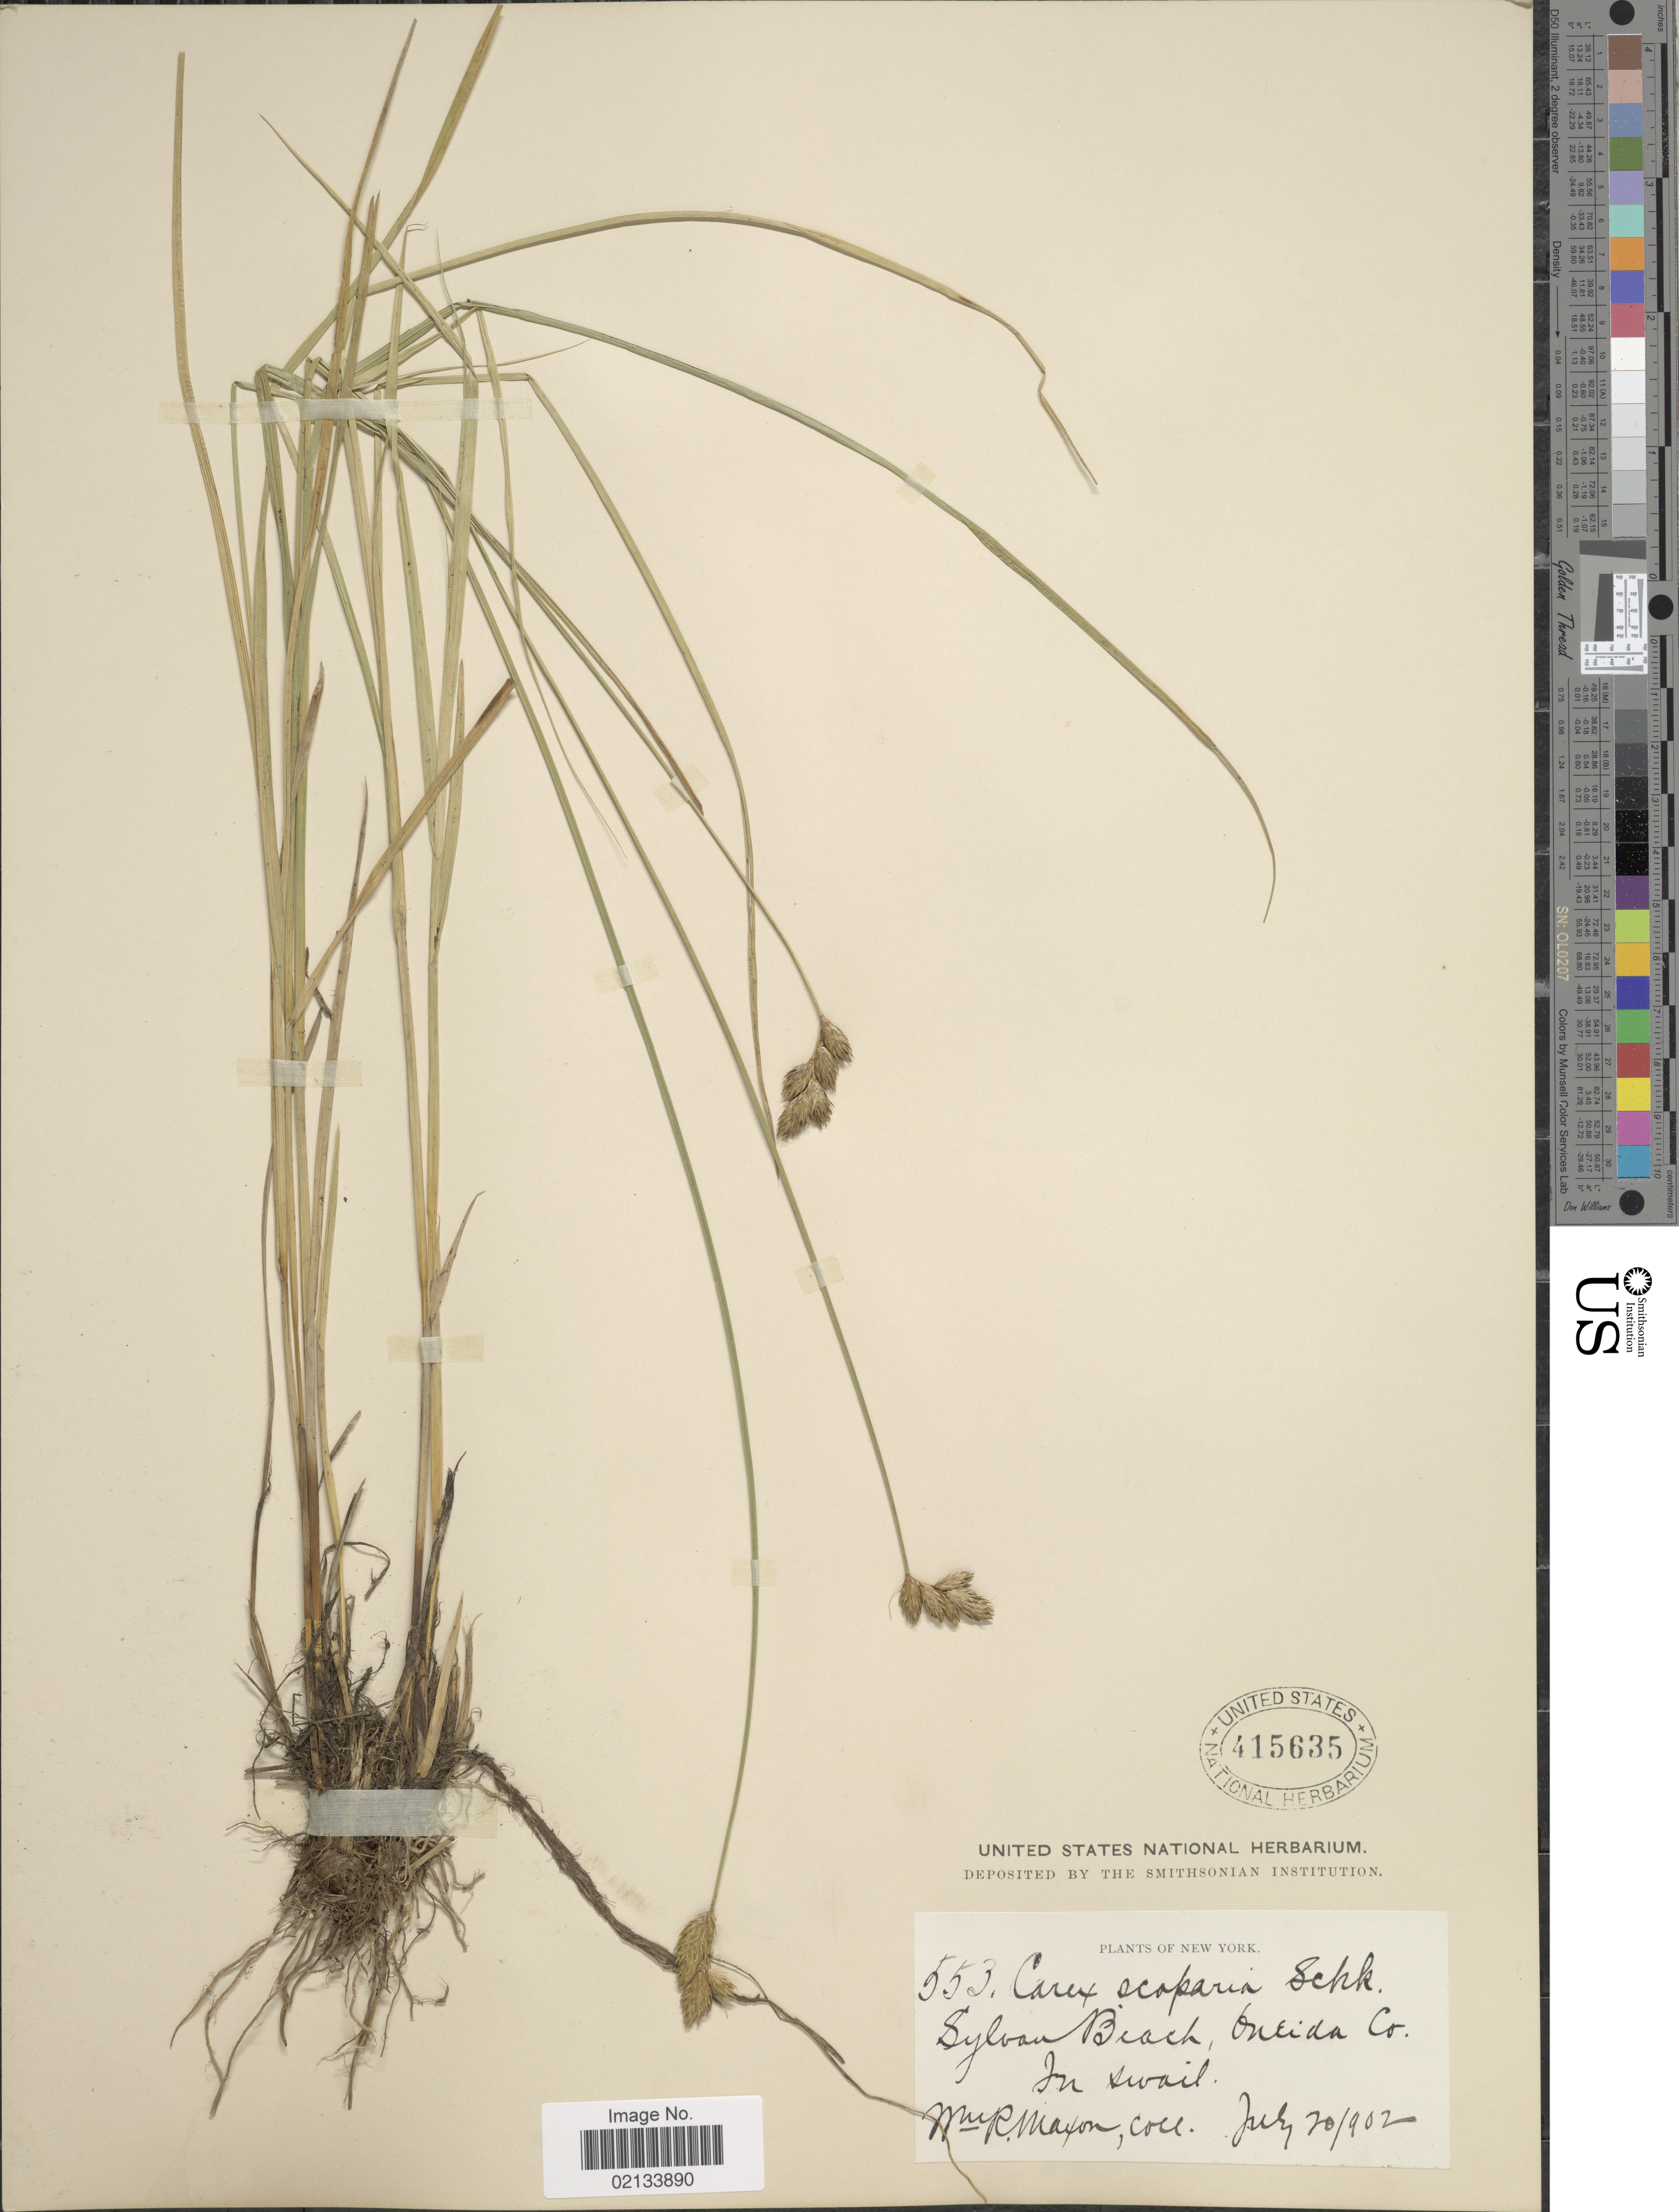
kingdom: Plantae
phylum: Tracheophyta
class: Liliopsida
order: Poales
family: Cyperaceae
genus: Carex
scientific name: Carex scoparia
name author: Schkuhr ex Willd.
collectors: W. R. Maxon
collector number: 553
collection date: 1902-07-20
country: United States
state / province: New York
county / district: Oneida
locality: Sylvan Beach, Oneida Co., in swail.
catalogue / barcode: US 415635